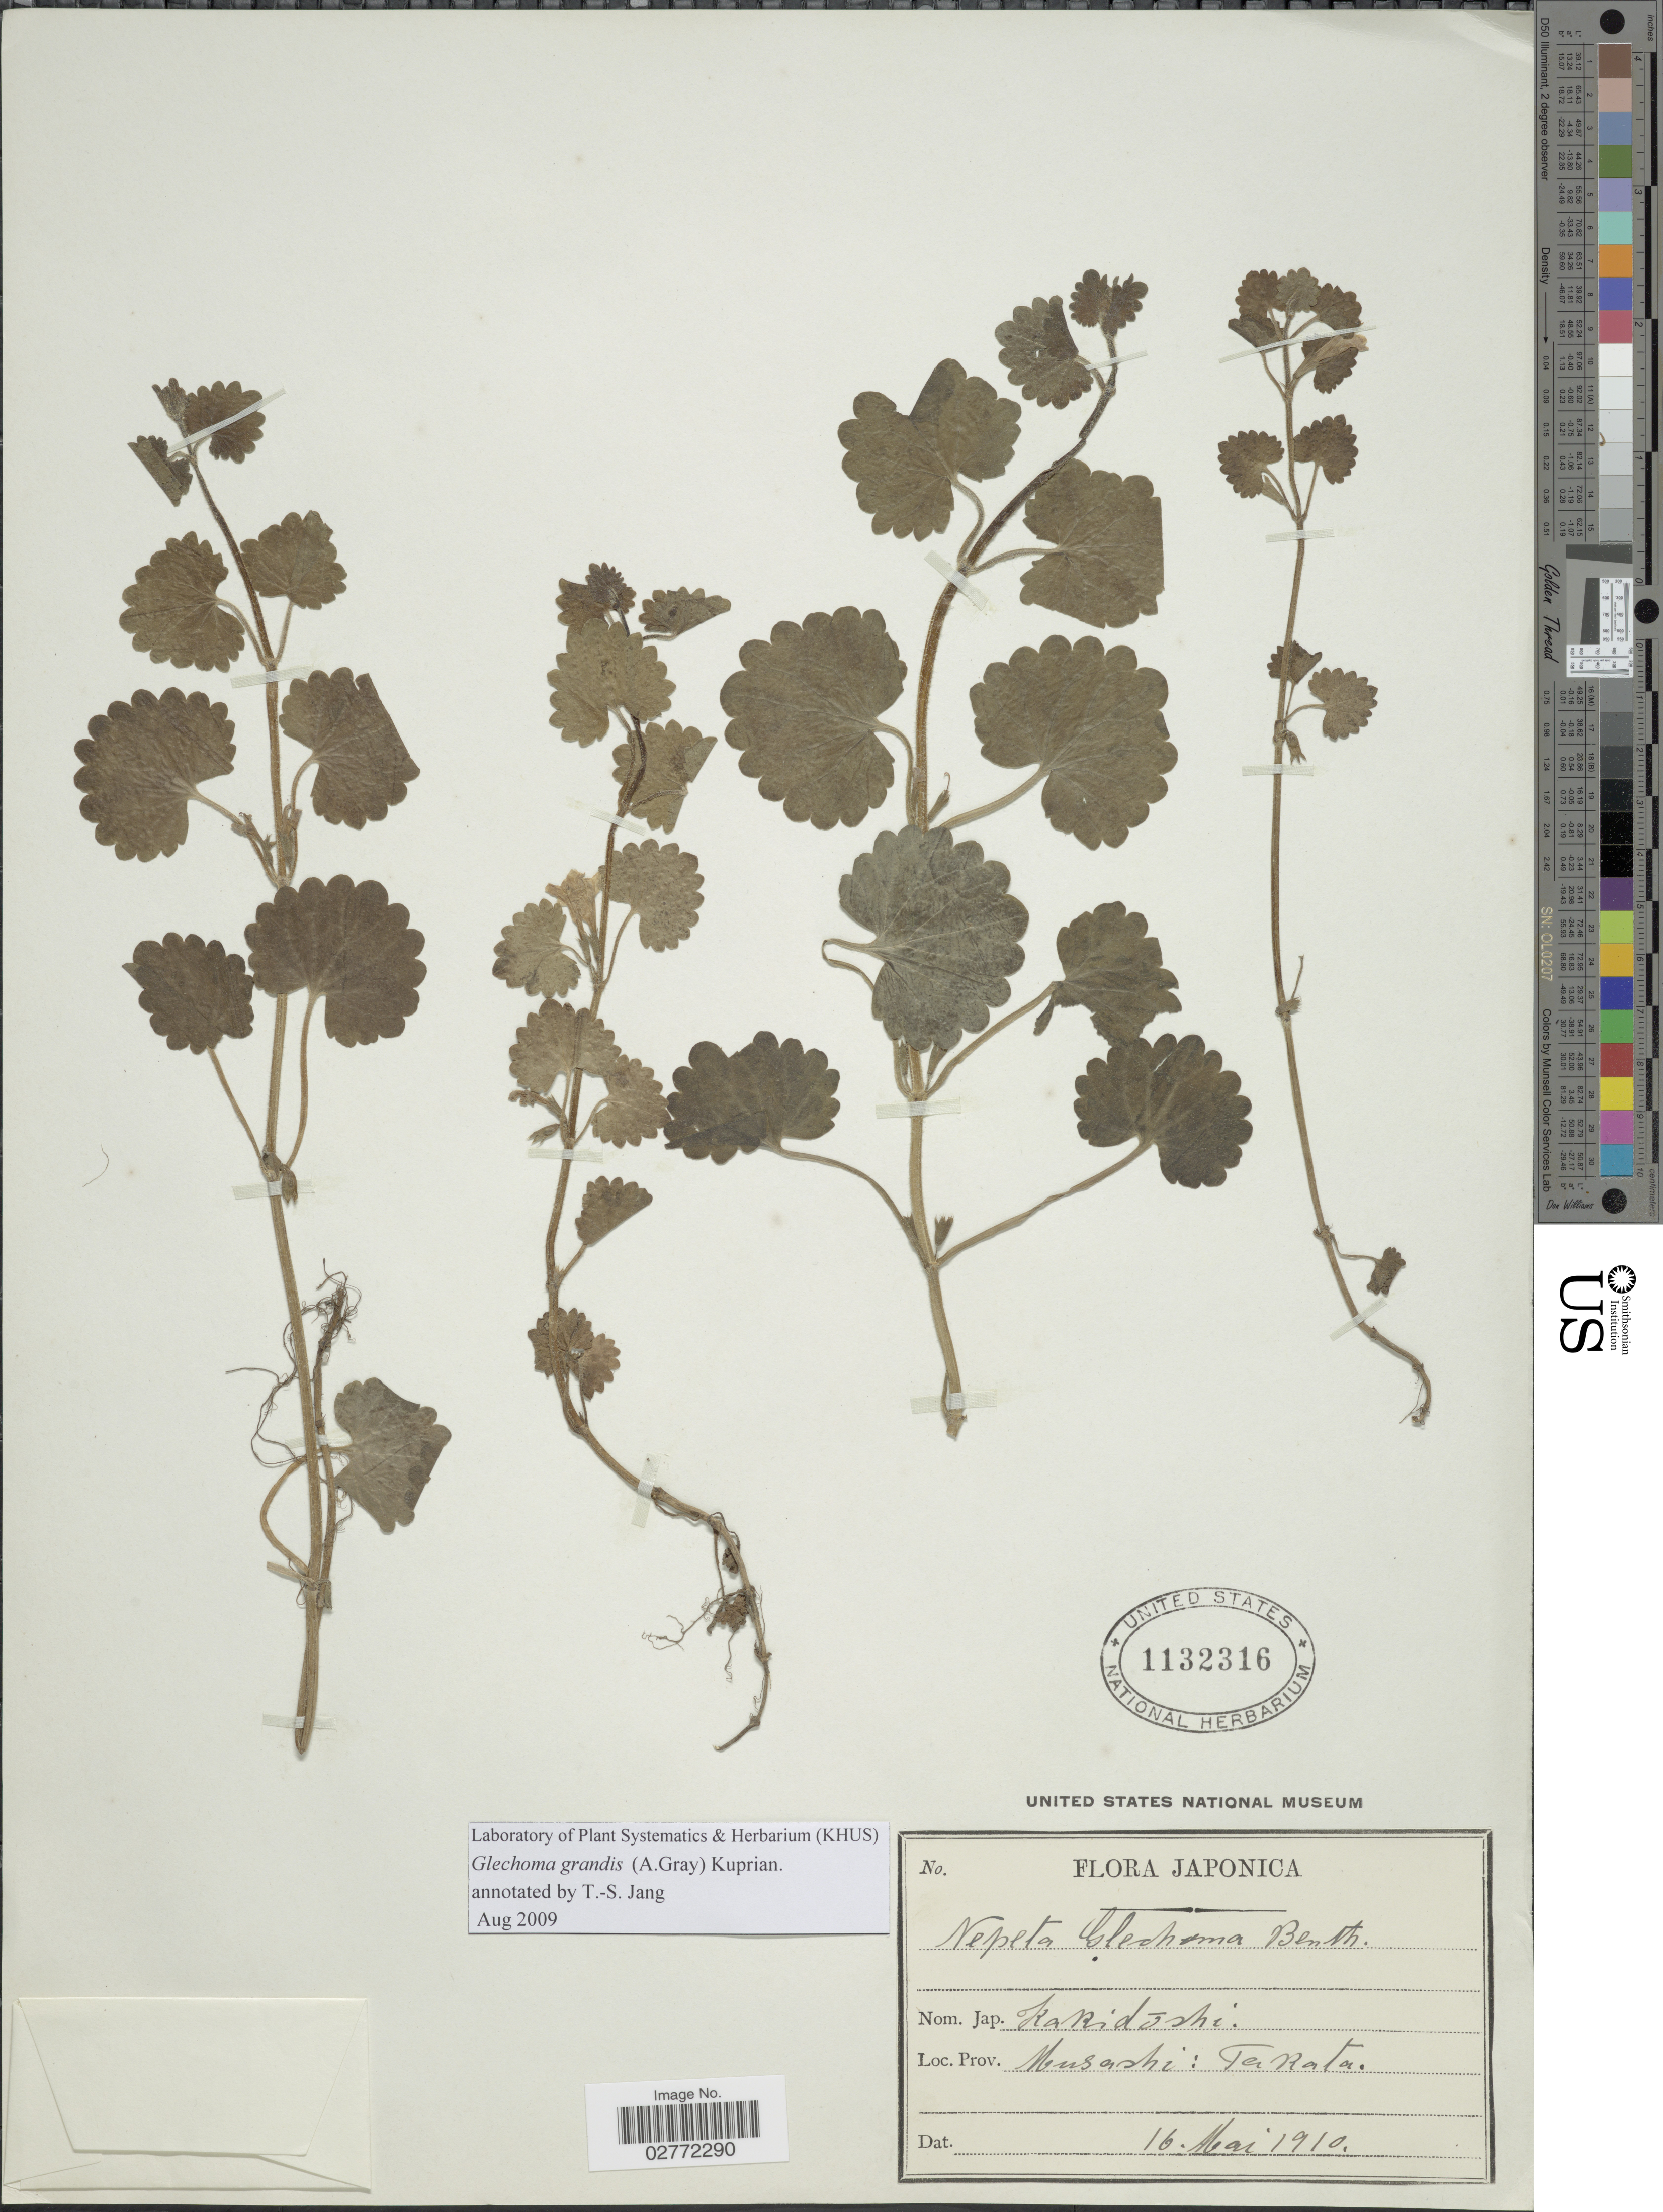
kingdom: Plantae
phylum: Tracheophyta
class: Magnoliopsida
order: Lamiales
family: Lamiaceae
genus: Glechoma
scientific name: Glechoma grandis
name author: (A. Gray) Kuprian.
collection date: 1910-05-16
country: Japan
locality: Musashi: Takata.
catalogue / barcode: US 1132316